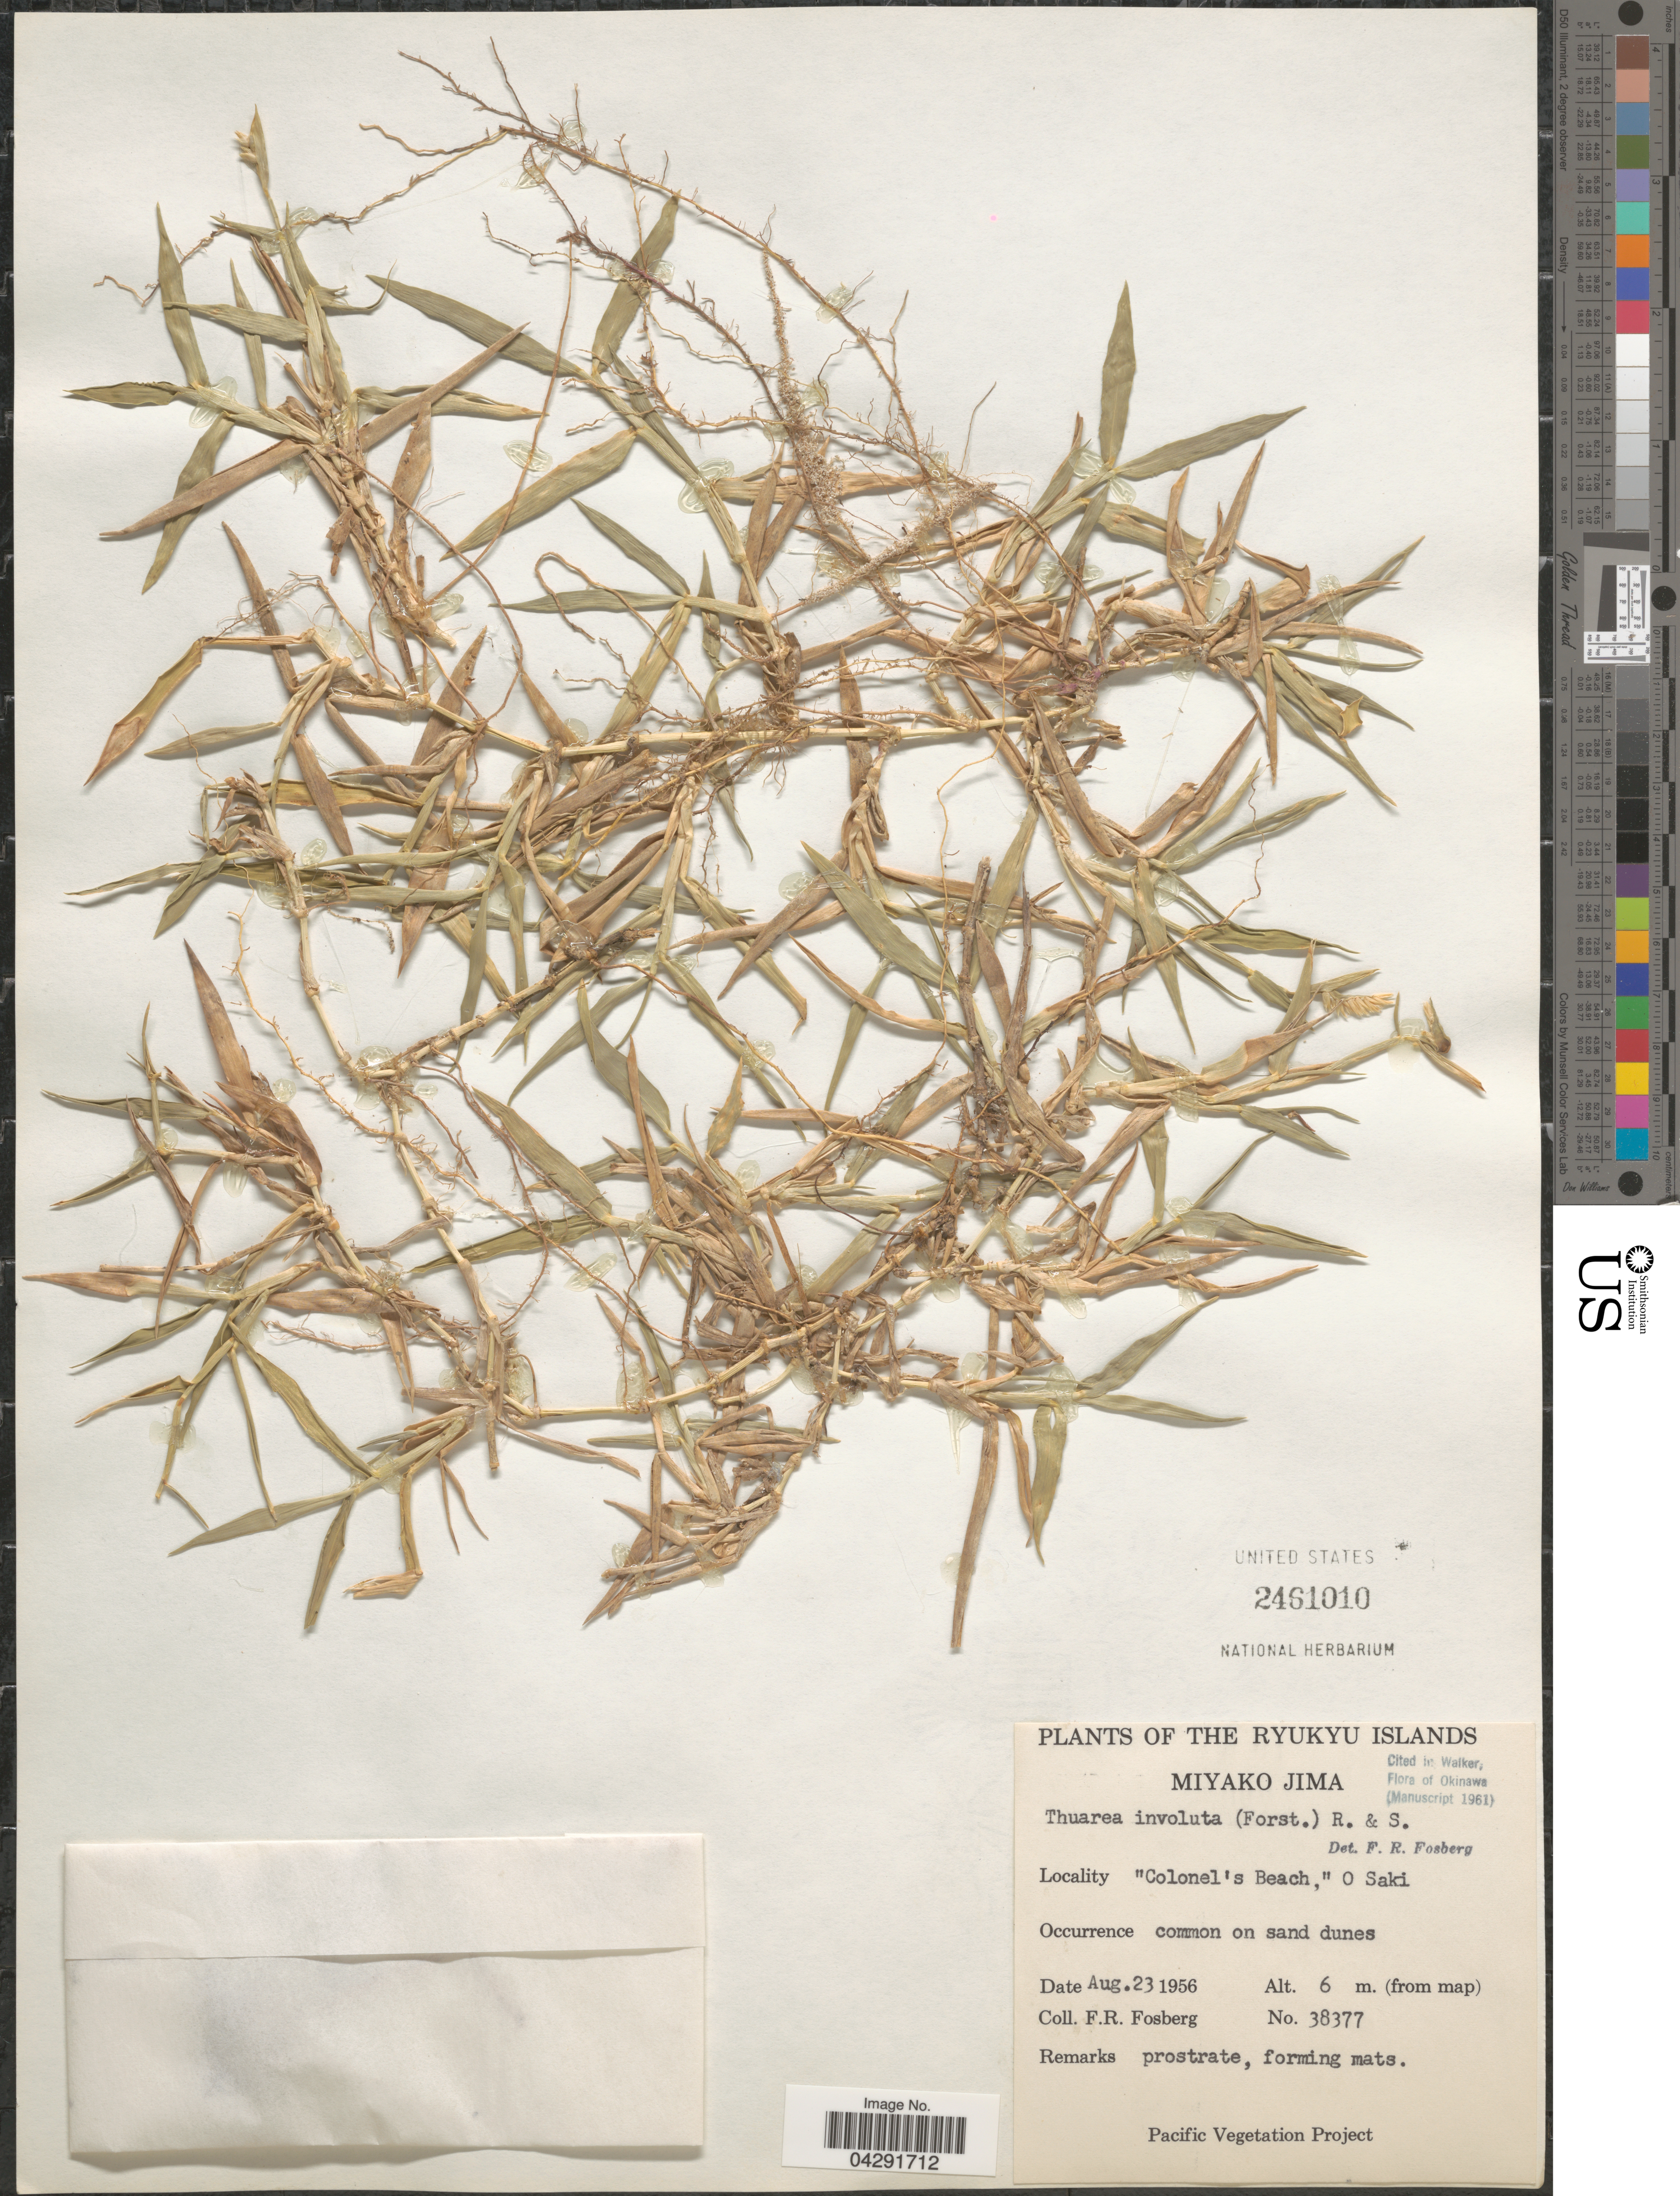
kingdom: Plantae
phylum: Tracheophyta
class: Liliopsida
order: Poales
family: Poaceae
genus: Thuarea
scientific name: Thuarea involuta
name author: (G. Forst.) R. Br. ex Sm.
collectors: F. R. Fosberg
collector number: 38377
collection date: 1956-08-23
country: Japan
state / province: Okinawa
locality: Ryukyu Islands. Miyako Jima. "Colonel's Beach," O Saki. Common on sand dunes.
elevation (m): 6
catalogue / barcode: US 2461010